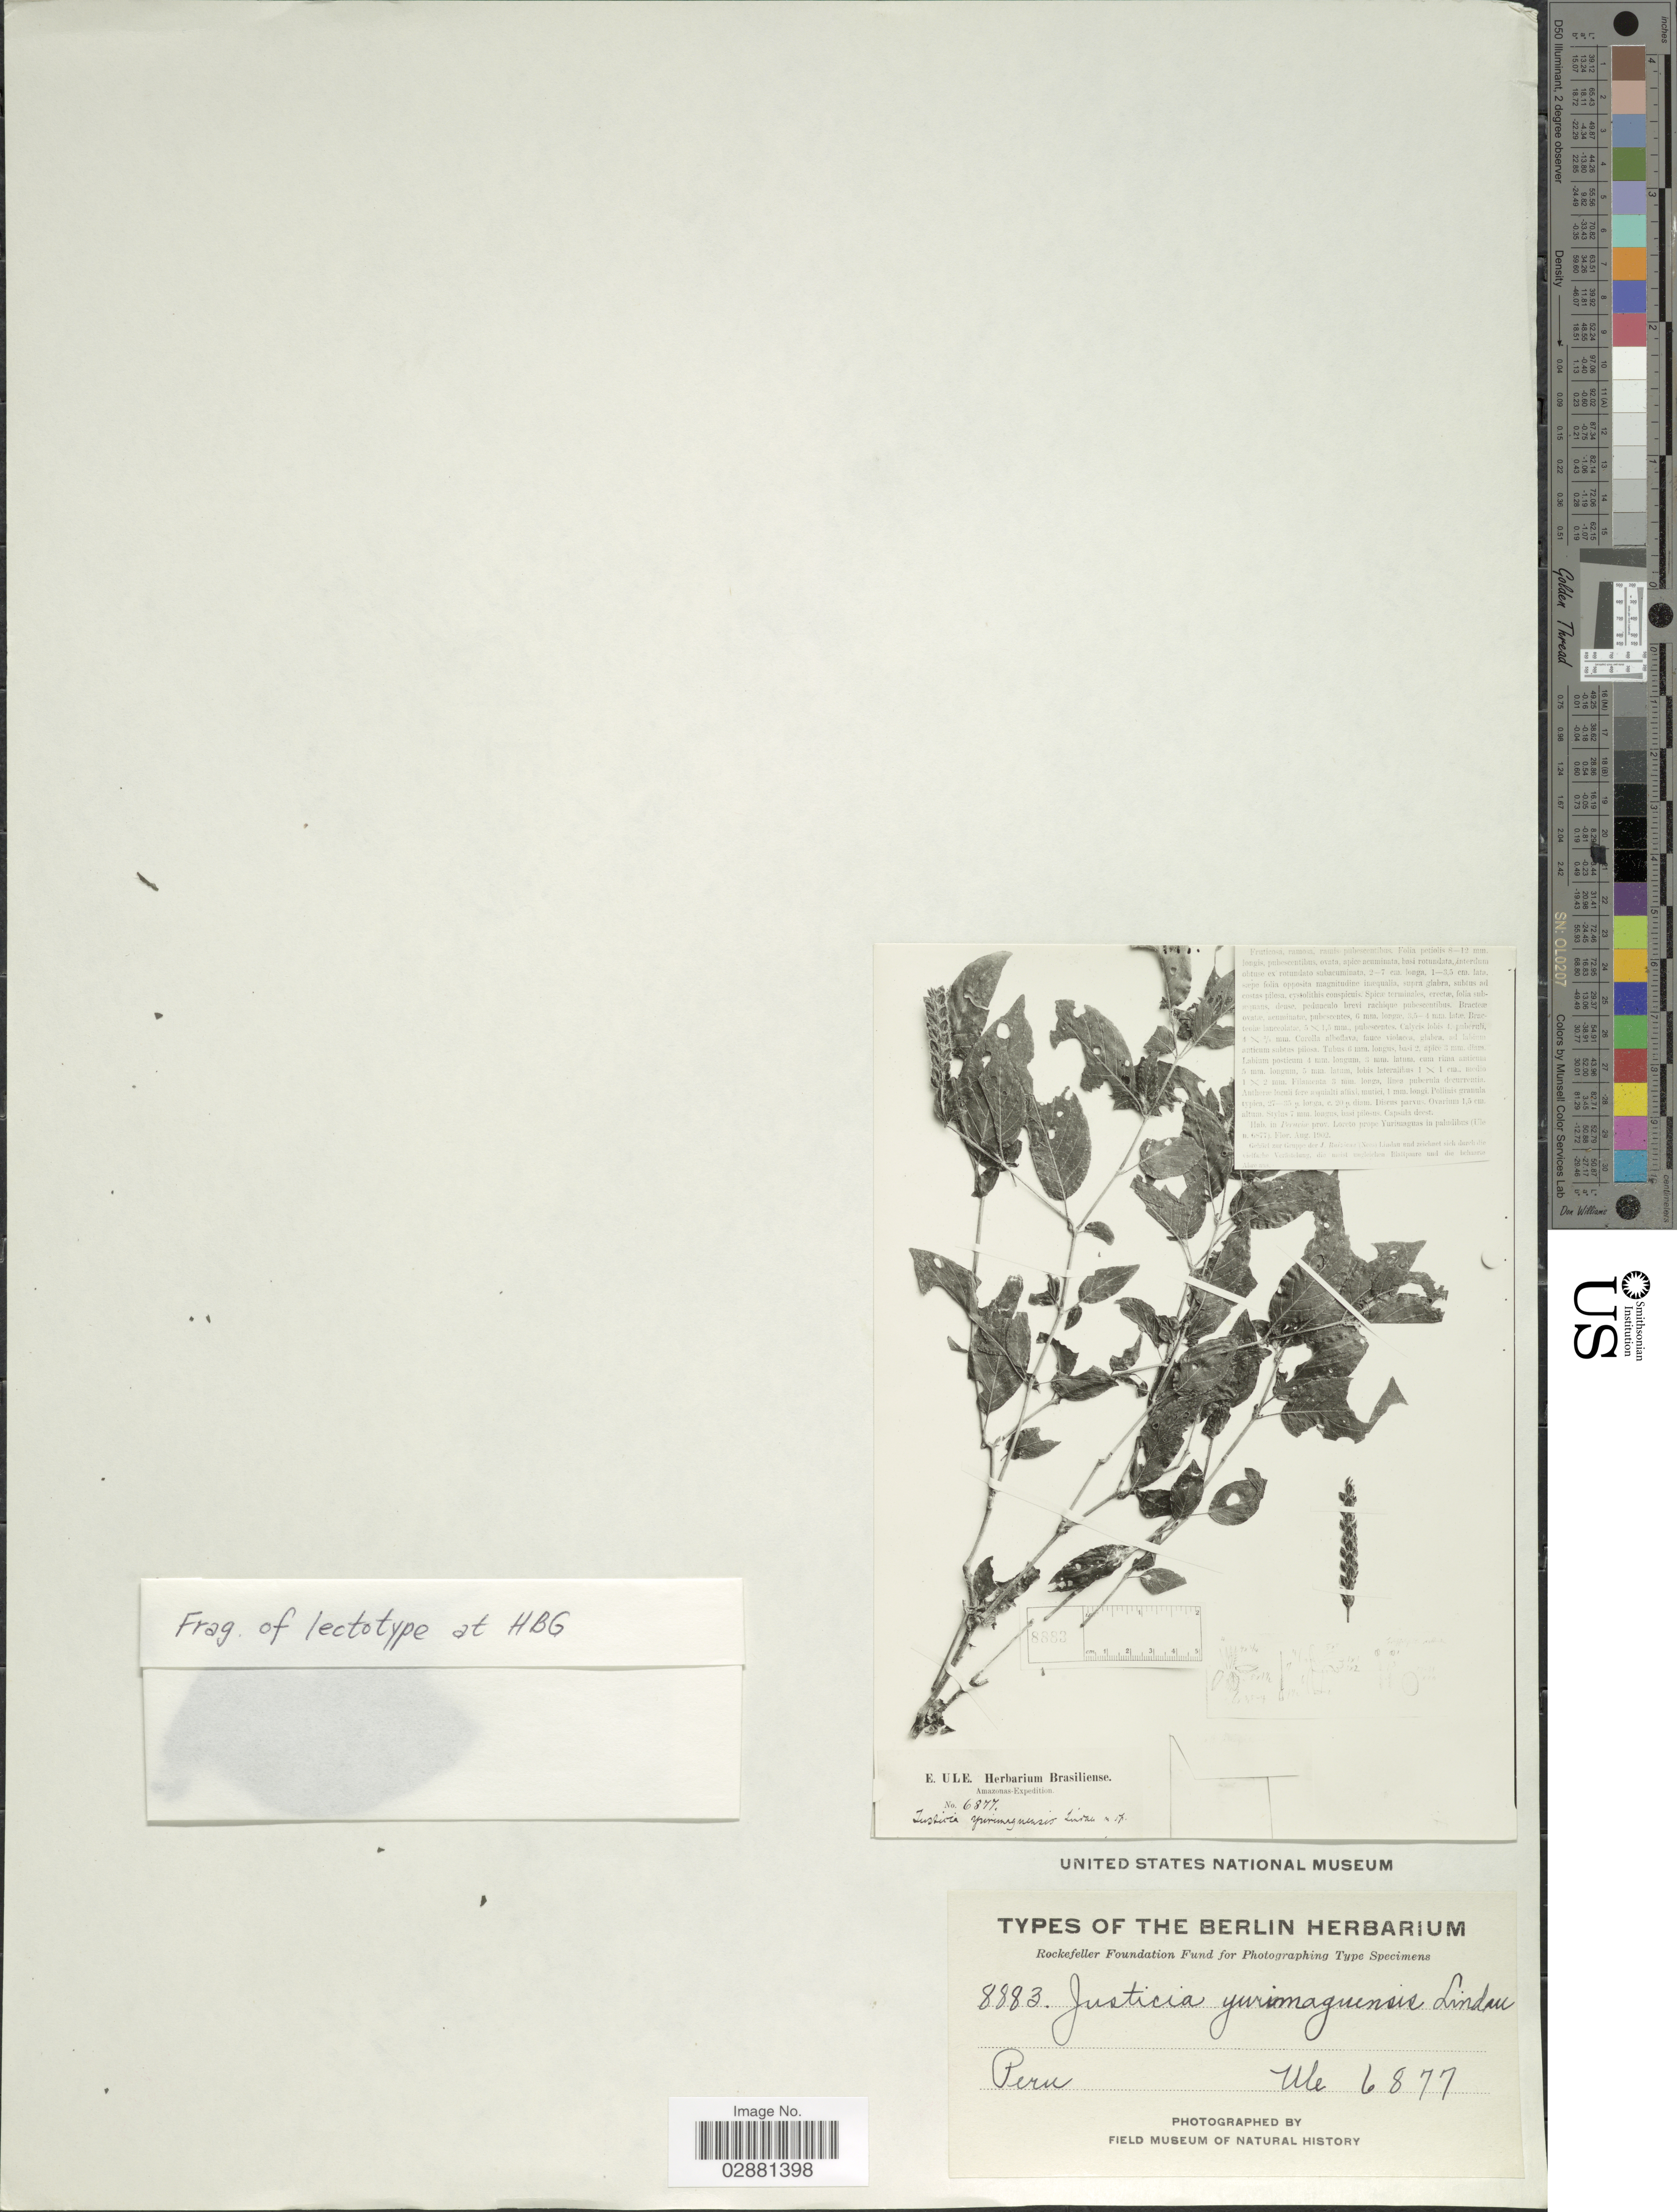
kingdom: Plantae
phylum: Tracheophyta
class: Magnoliopsida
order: Lamiales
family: Acanthaceae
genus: Justicia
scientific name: Justicia yurimaguensis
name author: Lindau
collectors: E. H. Ule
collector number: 6877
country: Peru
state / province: Amazonas